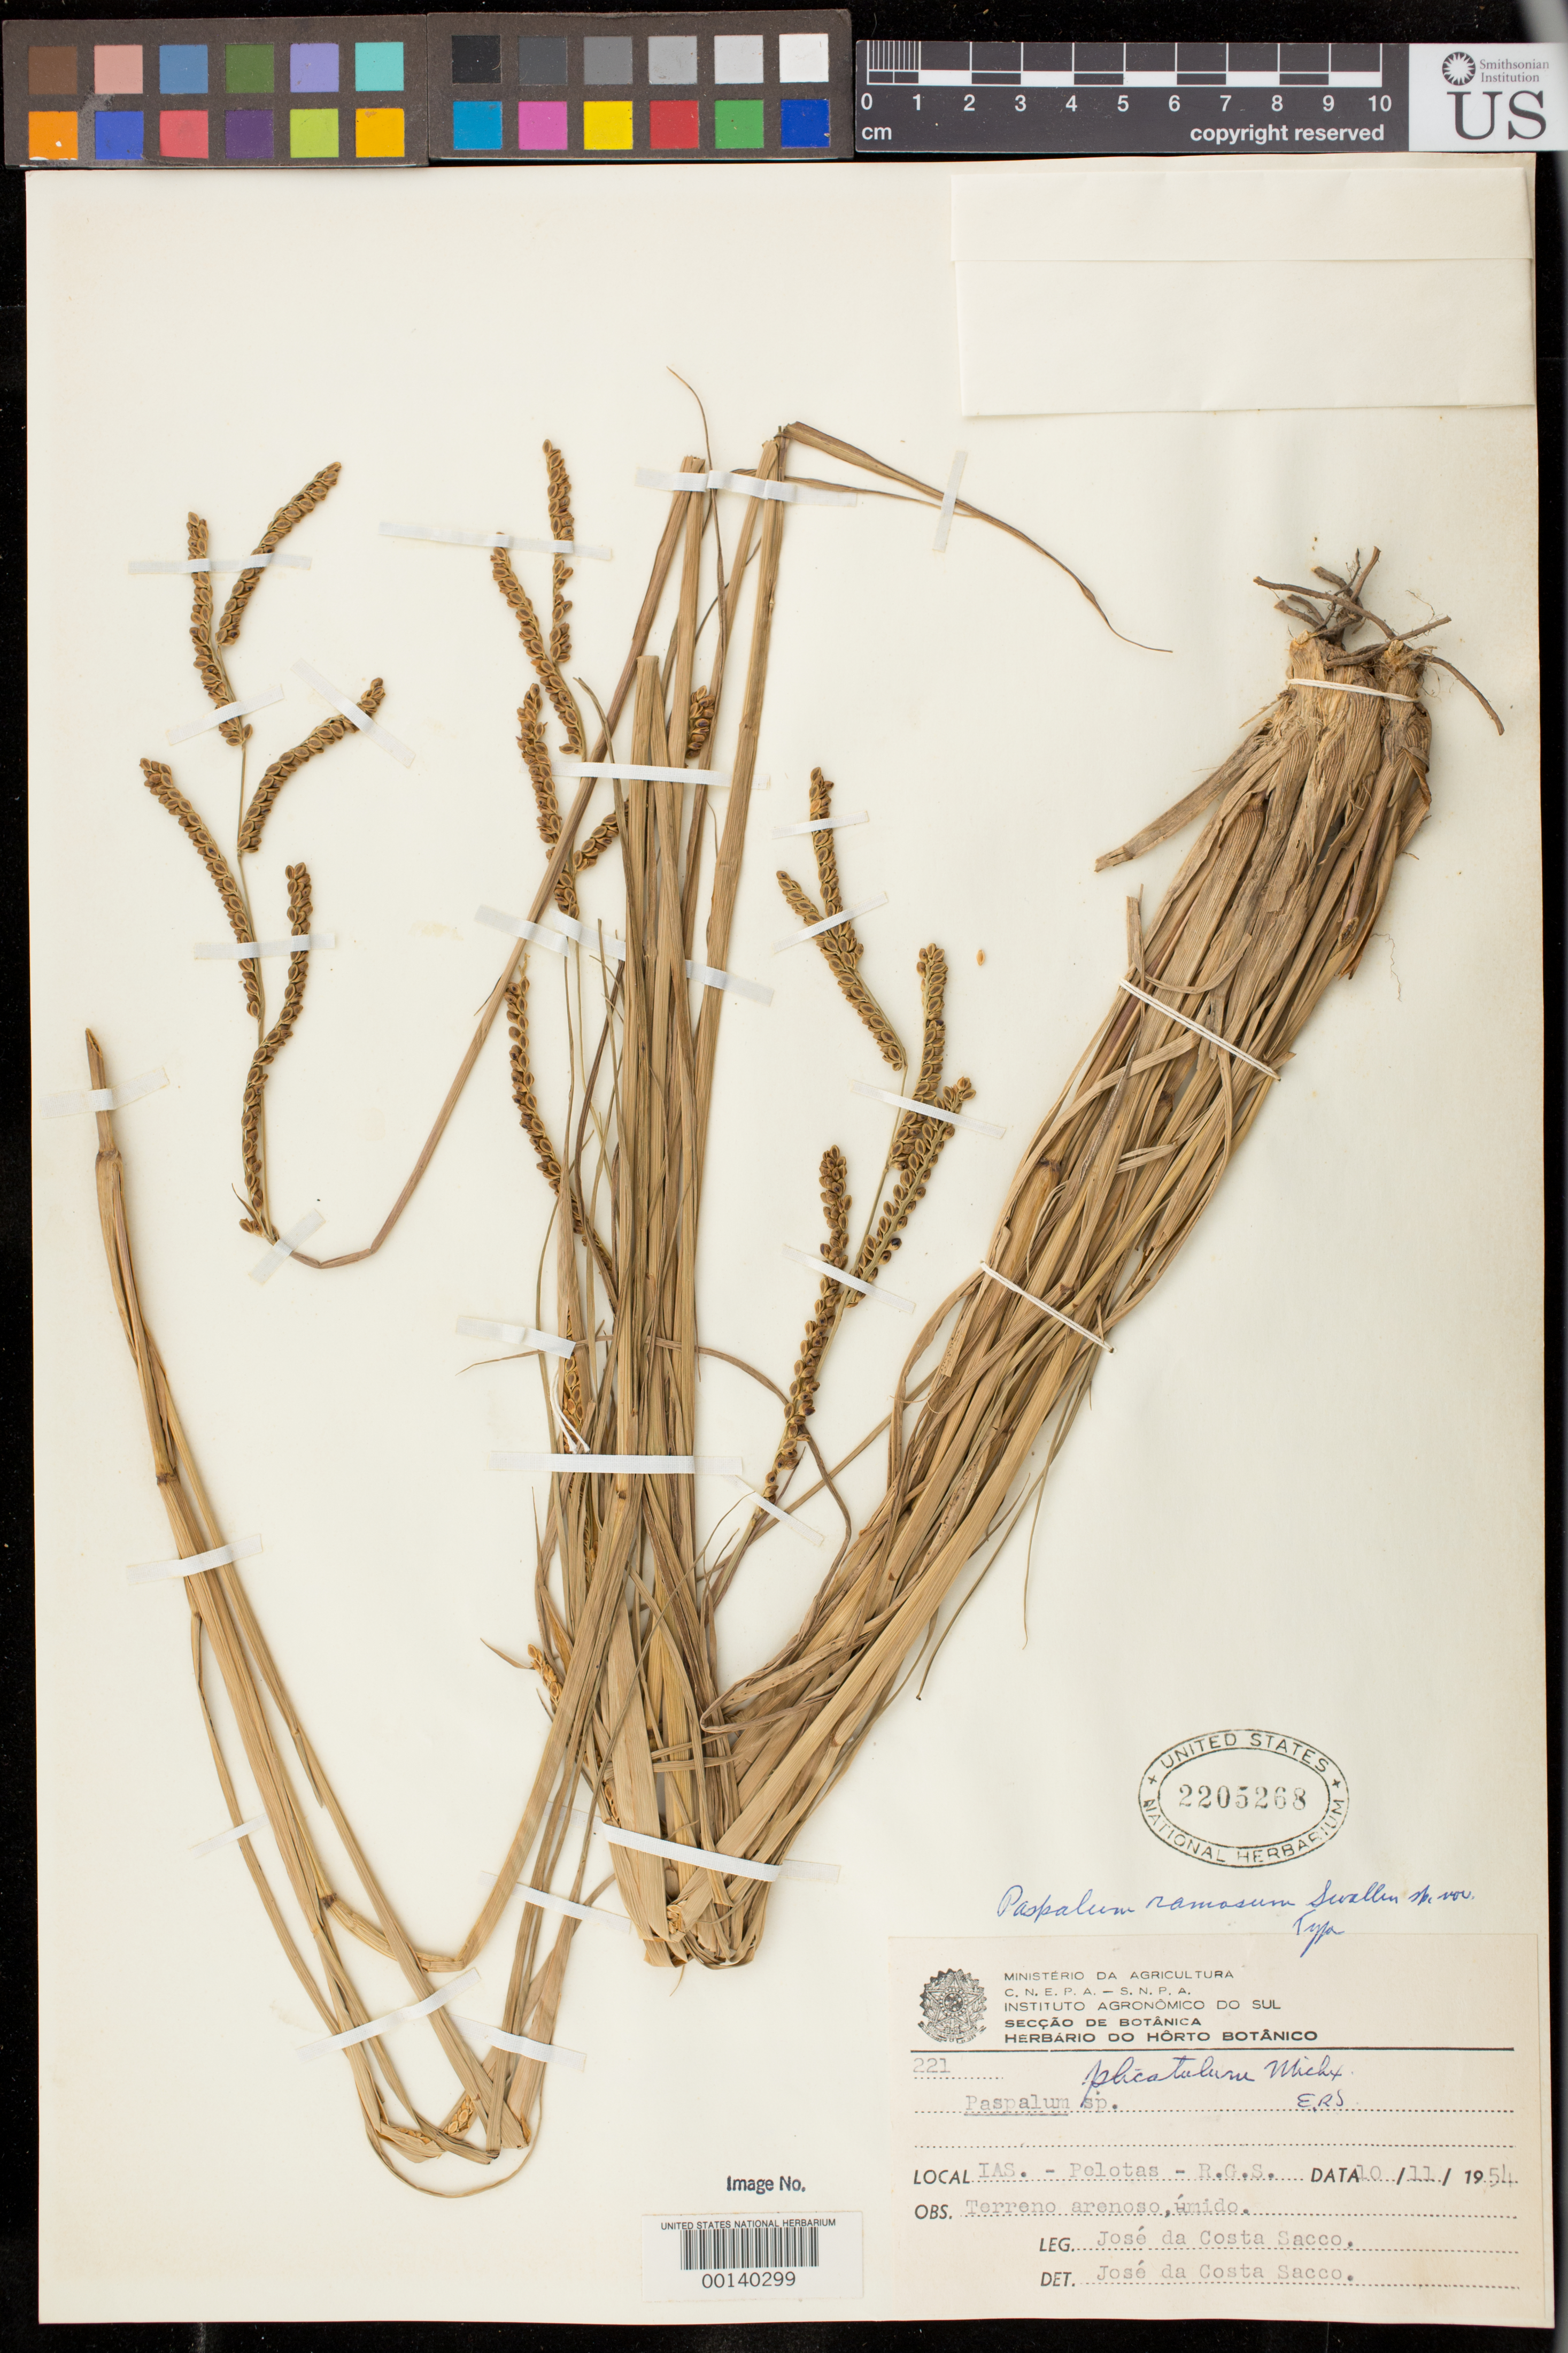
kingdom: Plantae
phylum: Tracheophyta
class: Liliopsida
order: Poales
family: Poaceae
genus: Paspalum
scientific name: Paspalum ramosum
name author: Swallen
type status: Holotype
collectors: J. C. Sacco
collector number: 221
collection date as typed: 10 Nov 1954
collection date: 1954-11-10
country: Brazil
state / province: Rio Grande do Sul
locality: Pelotas, Instituto Agronomico do Sul.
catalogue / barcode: US 2205268